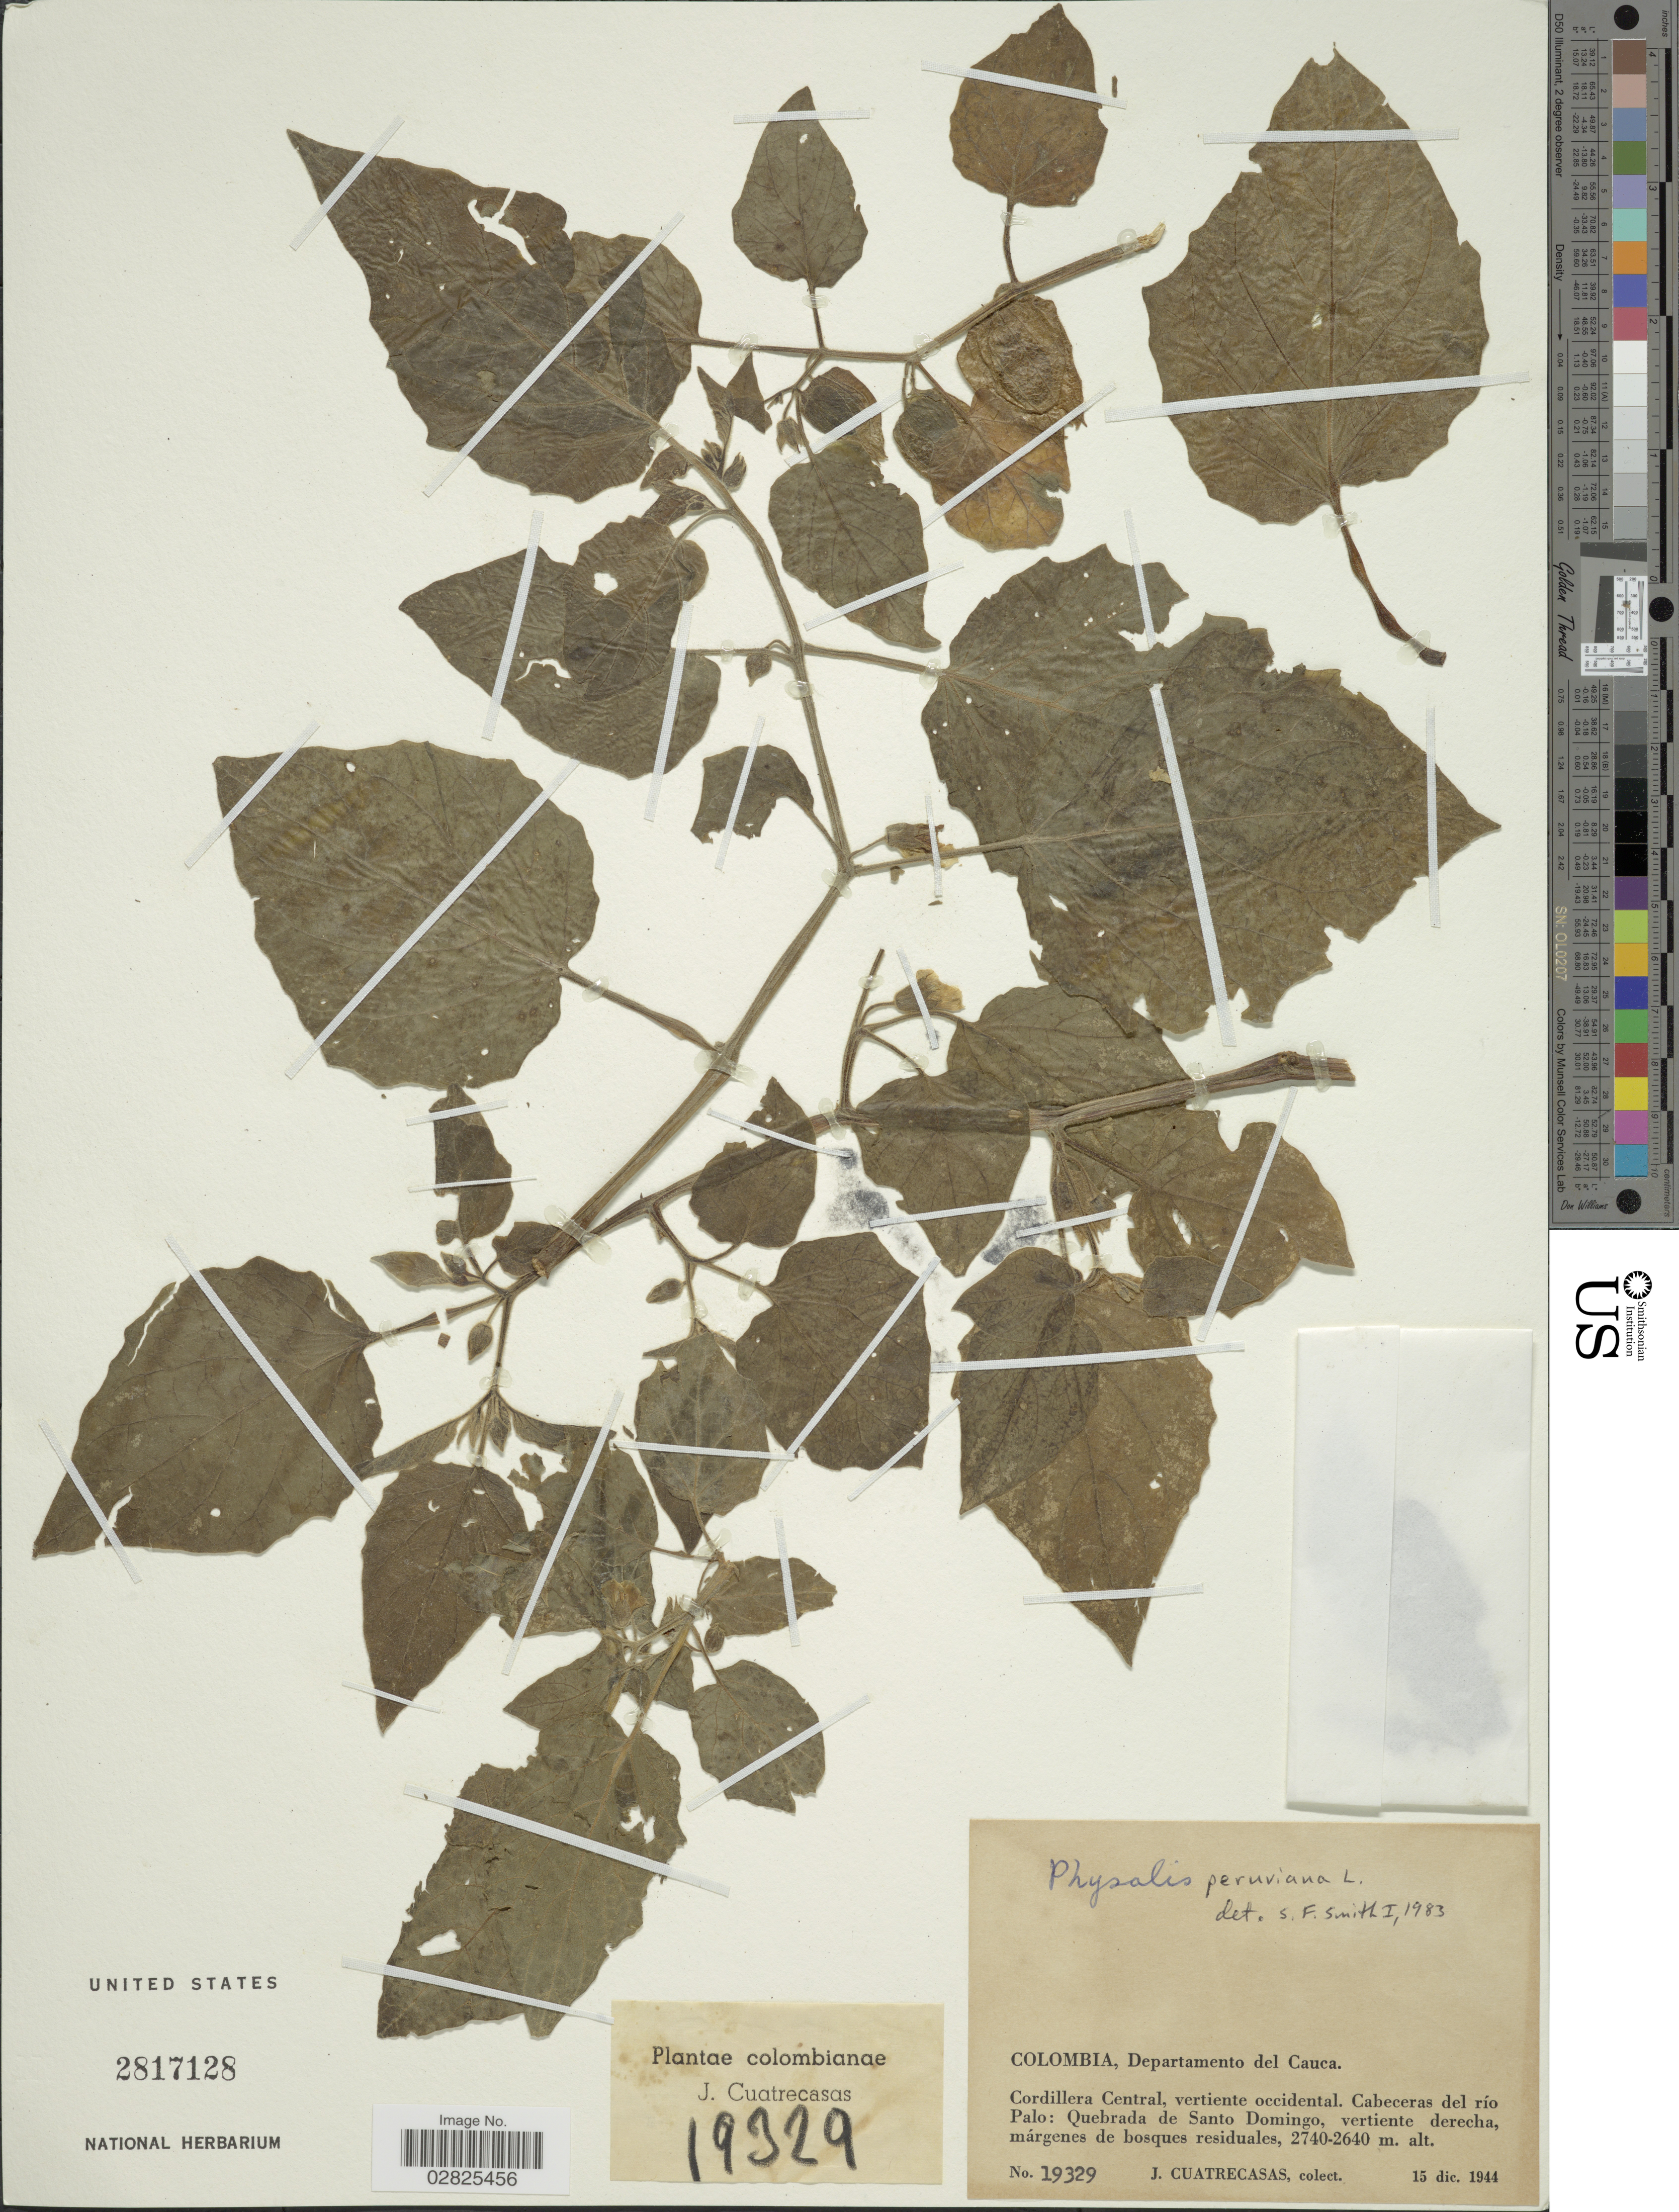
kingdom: Plantae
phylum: Tracheophyta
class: Magnoliopsida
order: Solanales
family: Solanaceae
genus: Physalis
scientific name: Physalis peruviana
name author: L.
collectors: J. Cuatrecasas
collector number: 19329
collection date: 1944-12-15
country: Colombia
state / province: Cauca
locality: Departamento del Cauca. Cordillera Central, vertiente occidental. Cabeceras del río Palo: Quebrada de Santo Domingo, vertiente derecha, márgenes de bosques residuales.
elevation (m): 2640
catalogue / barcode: US 2817128